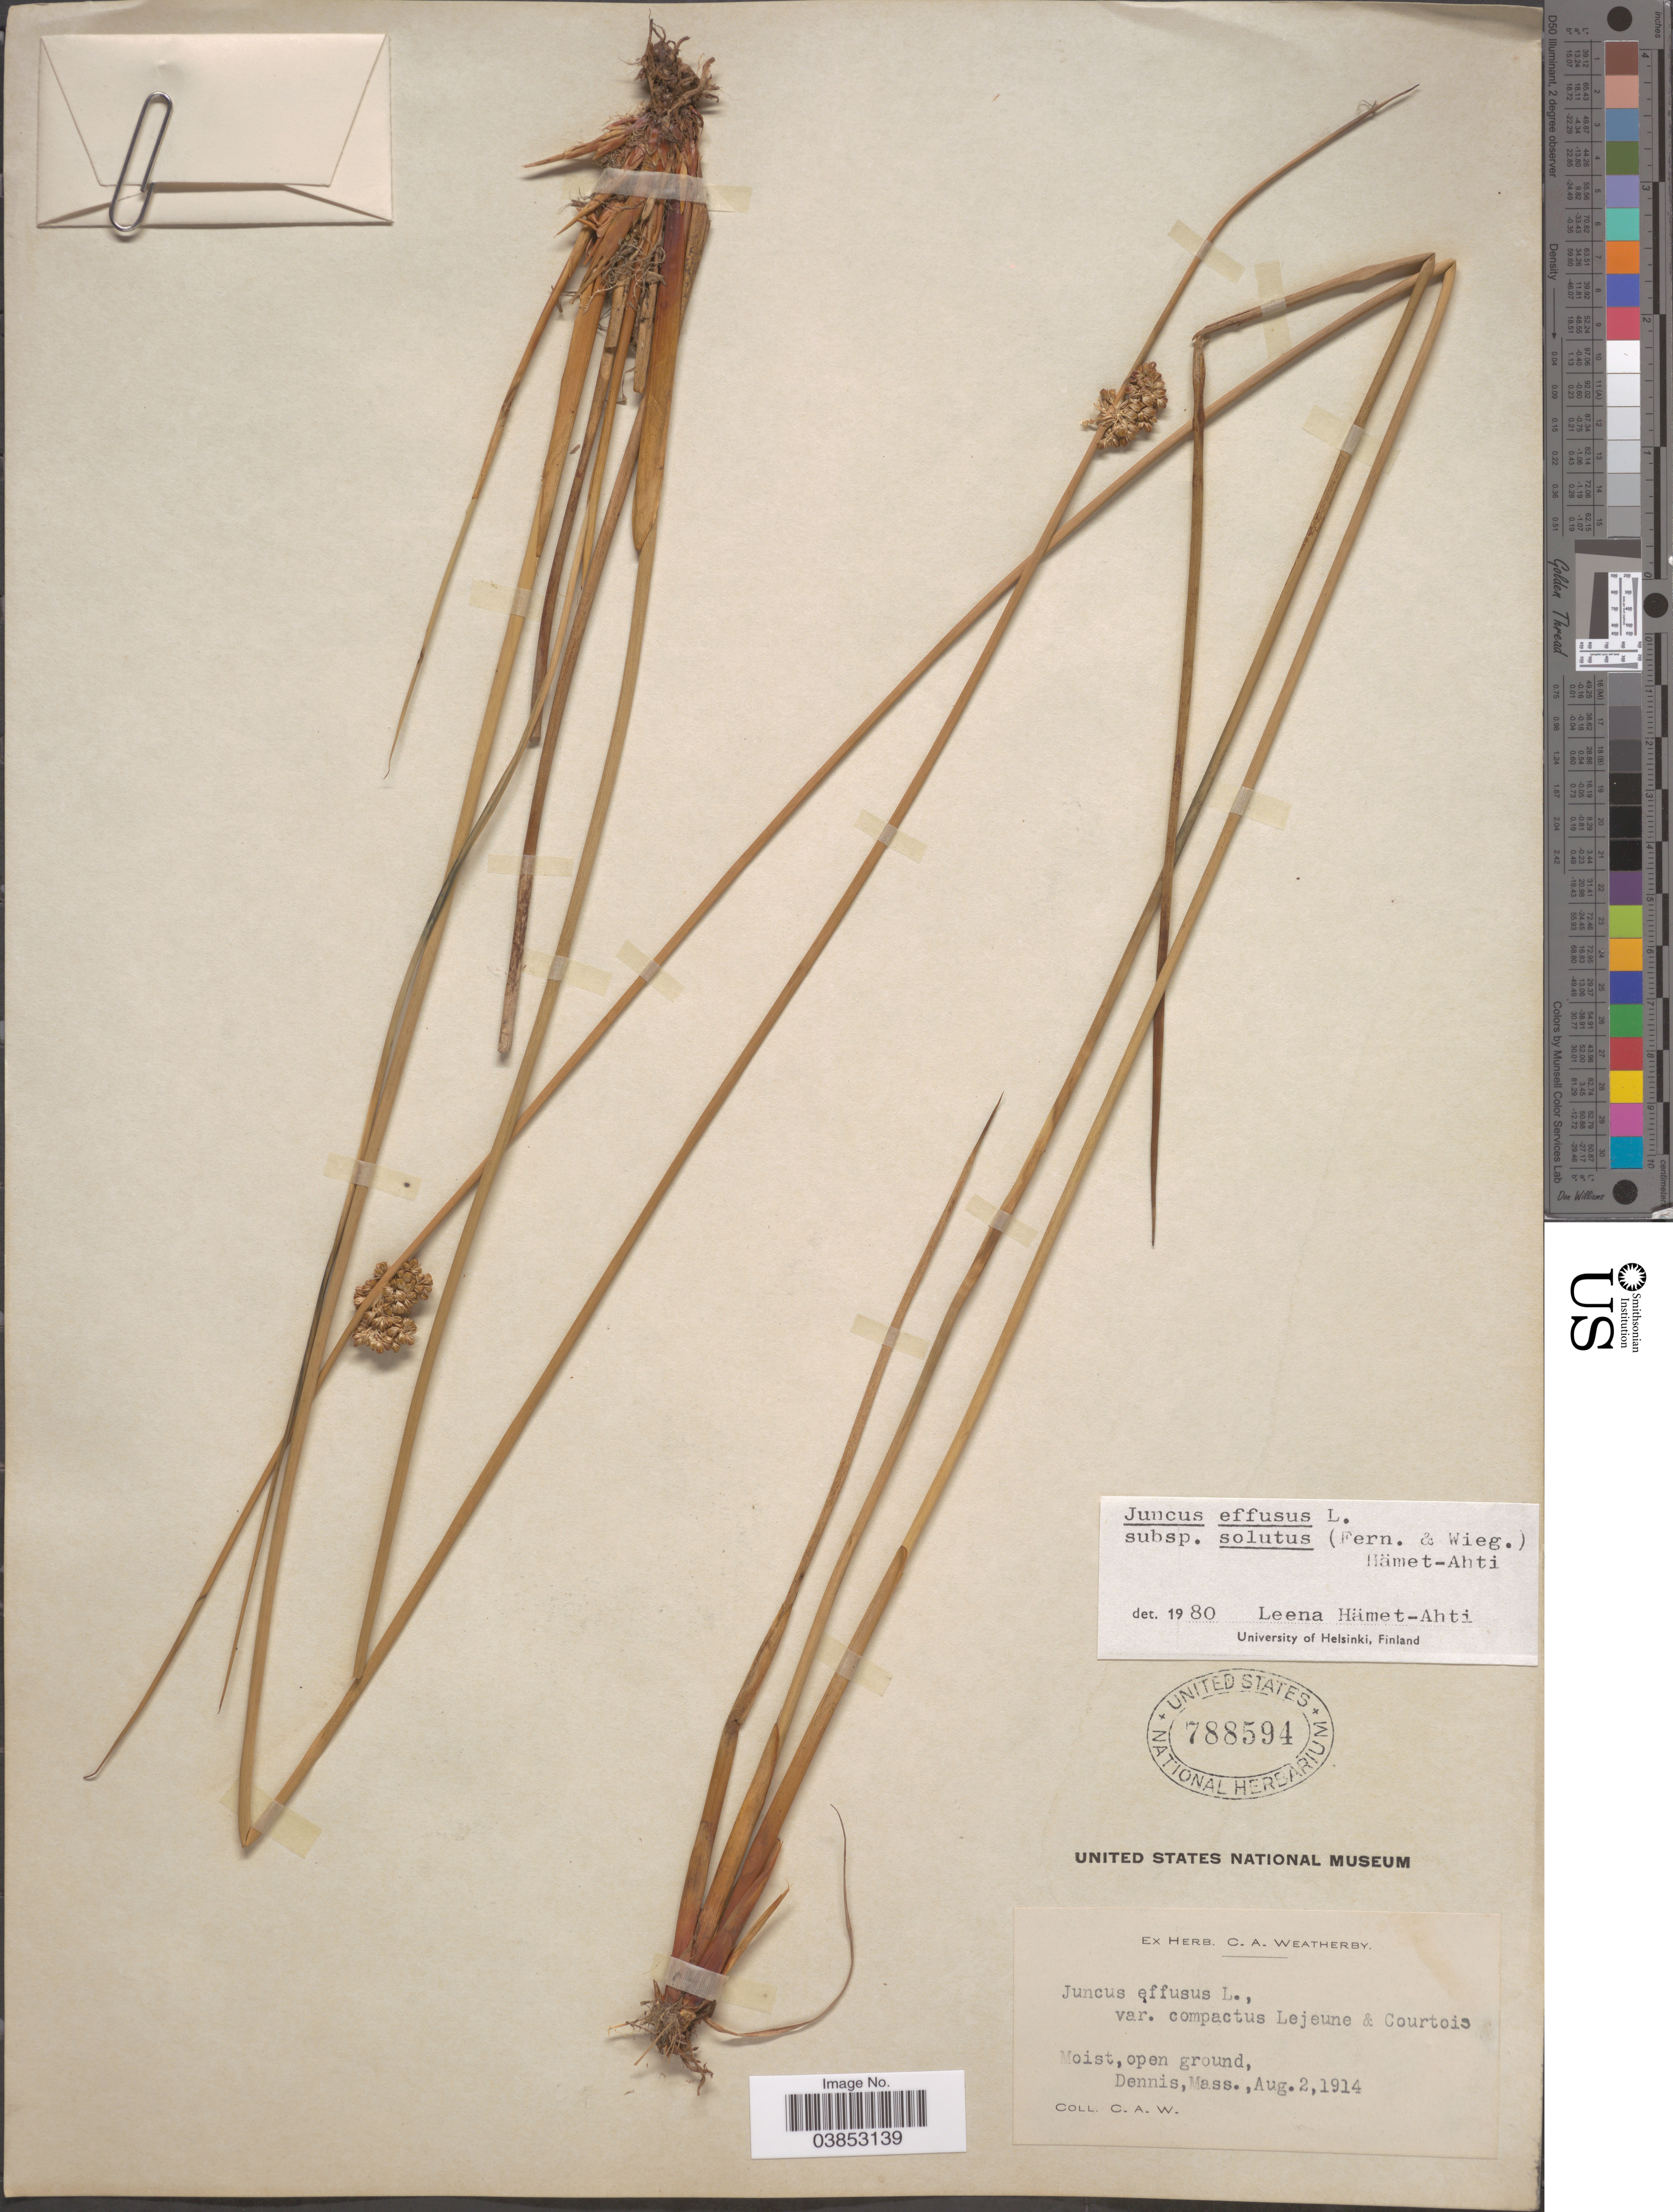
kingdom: Plantae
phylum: Tracheophyta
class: Liliopsida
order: Poales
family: Juncaceae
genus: Juncus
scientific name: Juncus effusus var. solutus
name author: Fernald & Wiegand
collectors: C. A. Weatherby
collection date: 1914-08-02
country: United States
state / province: Massachusetts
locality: Dennis.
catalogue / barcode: US 788594